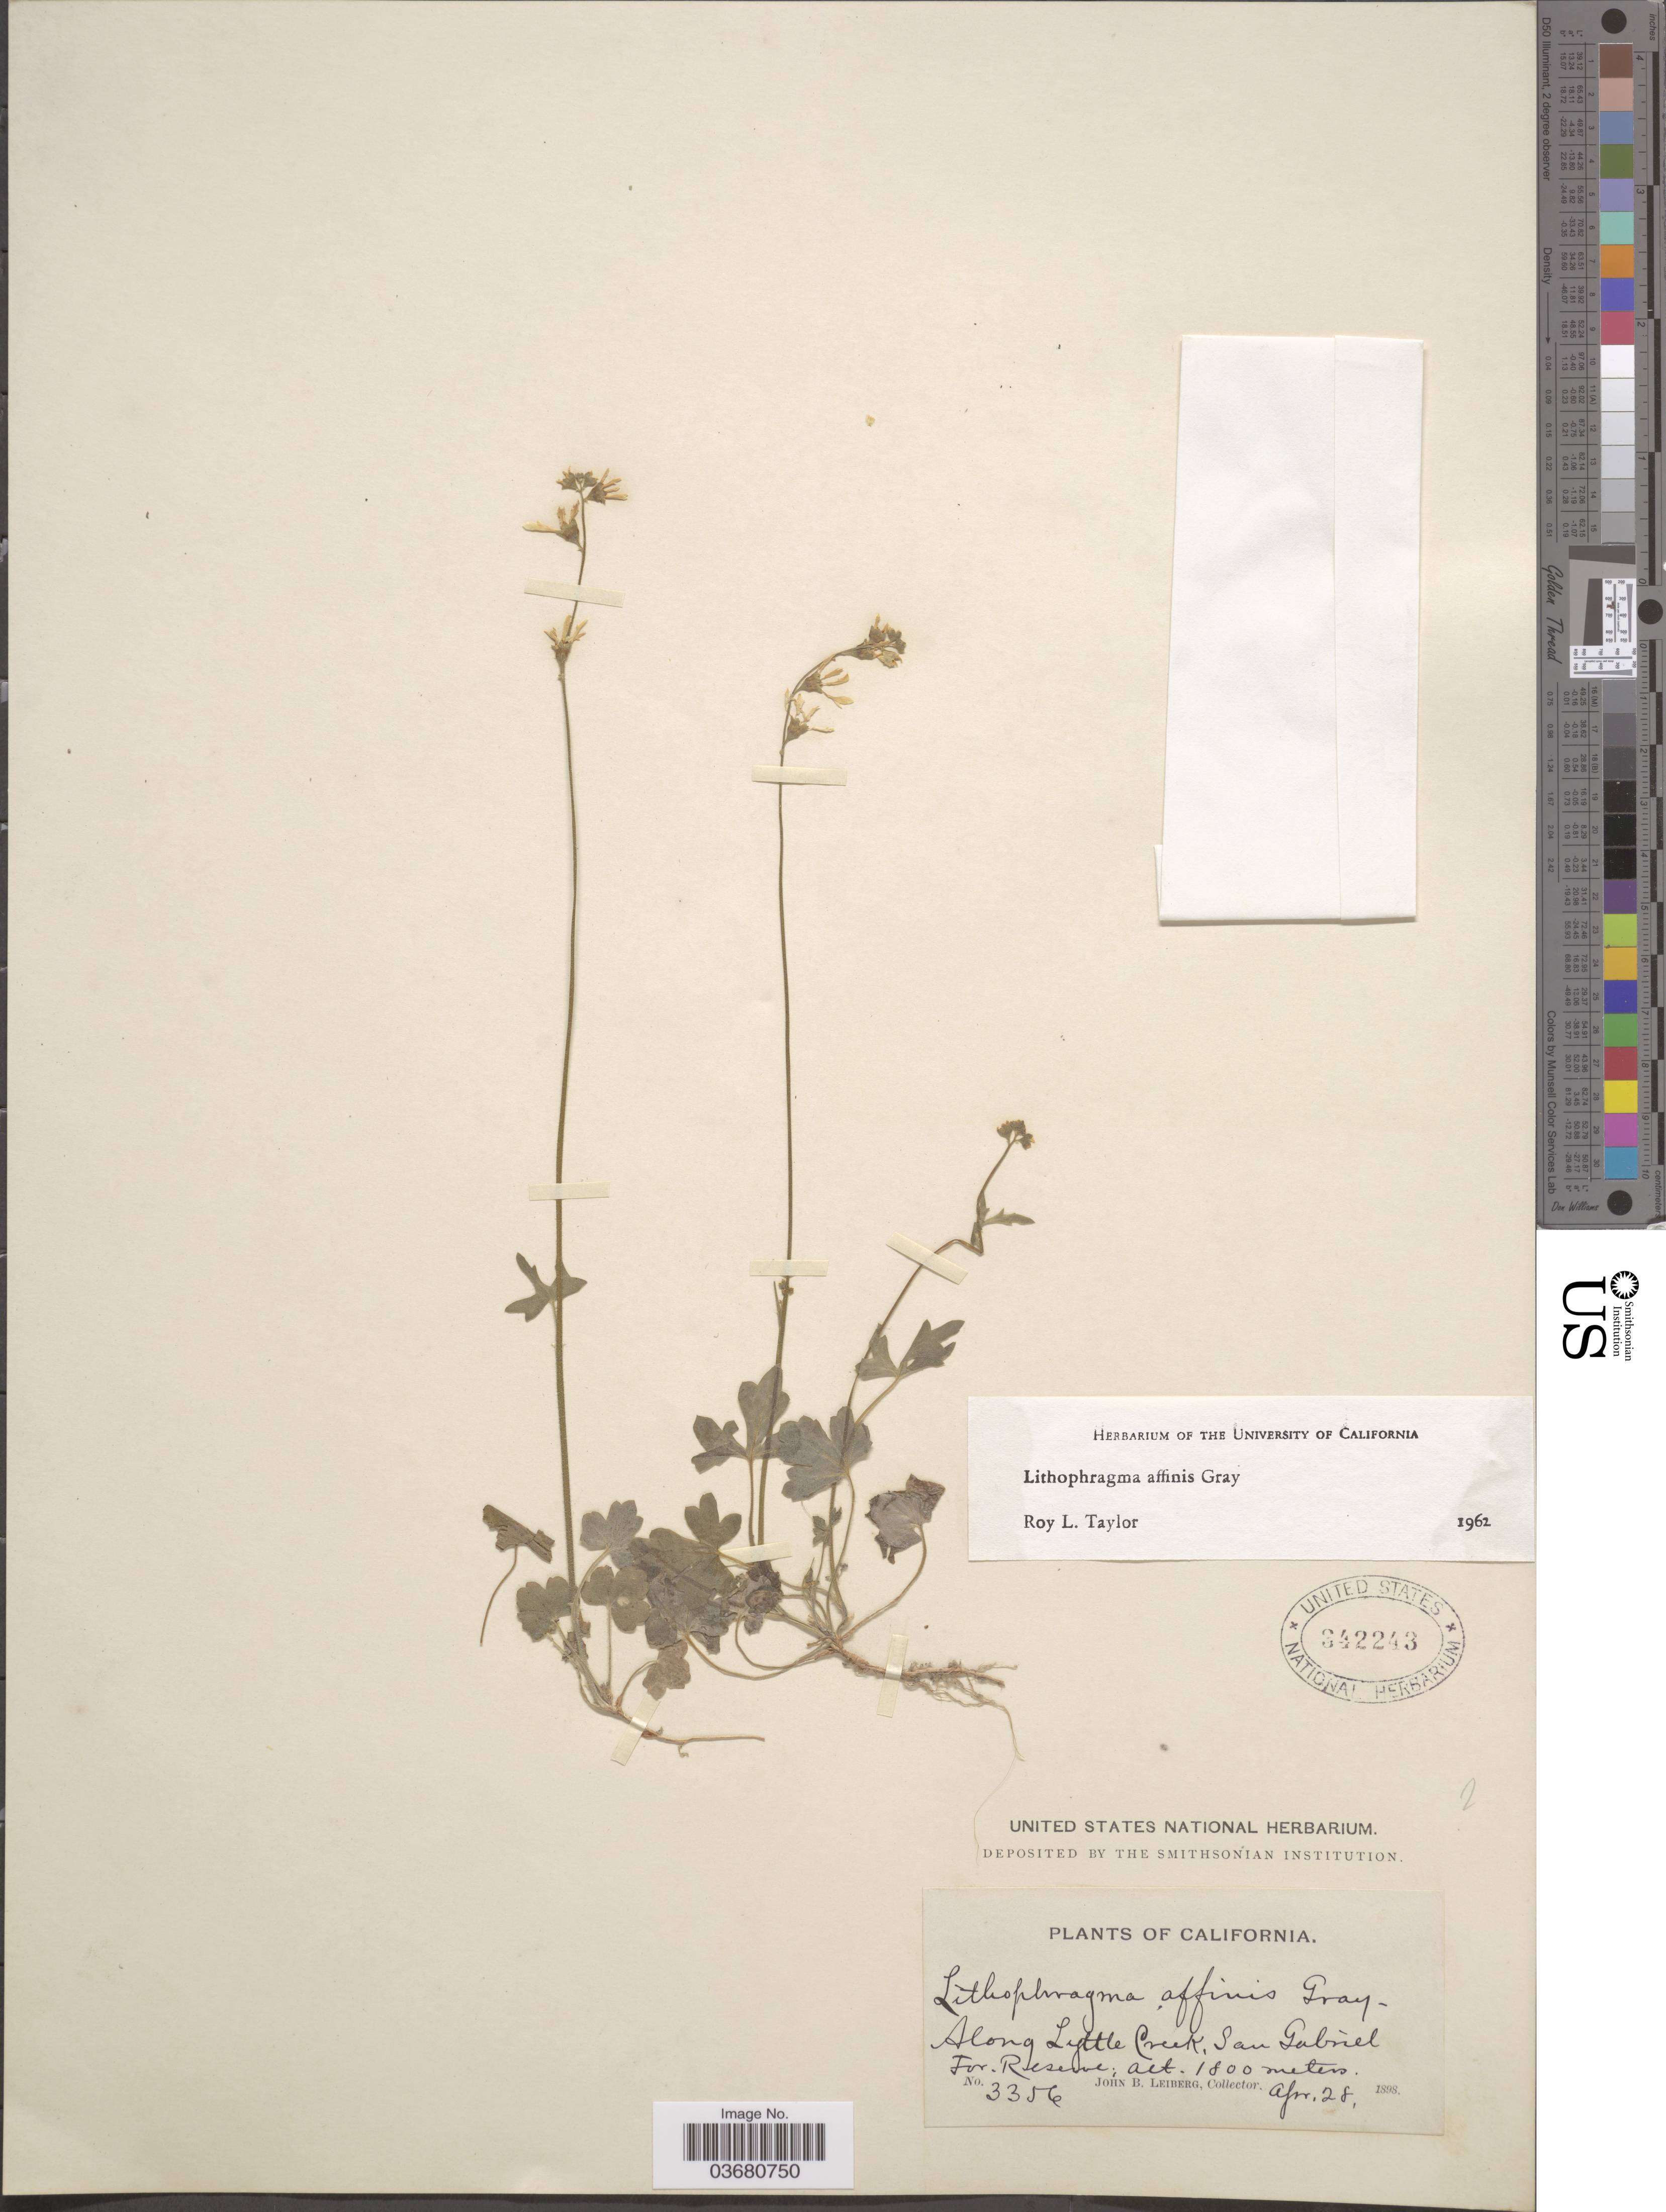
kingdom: Plantae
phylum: Tracheophyta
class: Magnoliopsida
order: Saxifragales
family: Saxifragaceae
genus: Lithophragma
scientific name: Lithophragma affine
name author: A. Gray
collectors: J. B. Leiberg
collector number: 3356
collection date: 1898-04-28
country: United States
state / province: California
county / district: Los Angeles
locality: Along Lyttle Creek, San Gabriel For. Reserve.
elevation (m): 1800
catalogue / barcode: US 342243